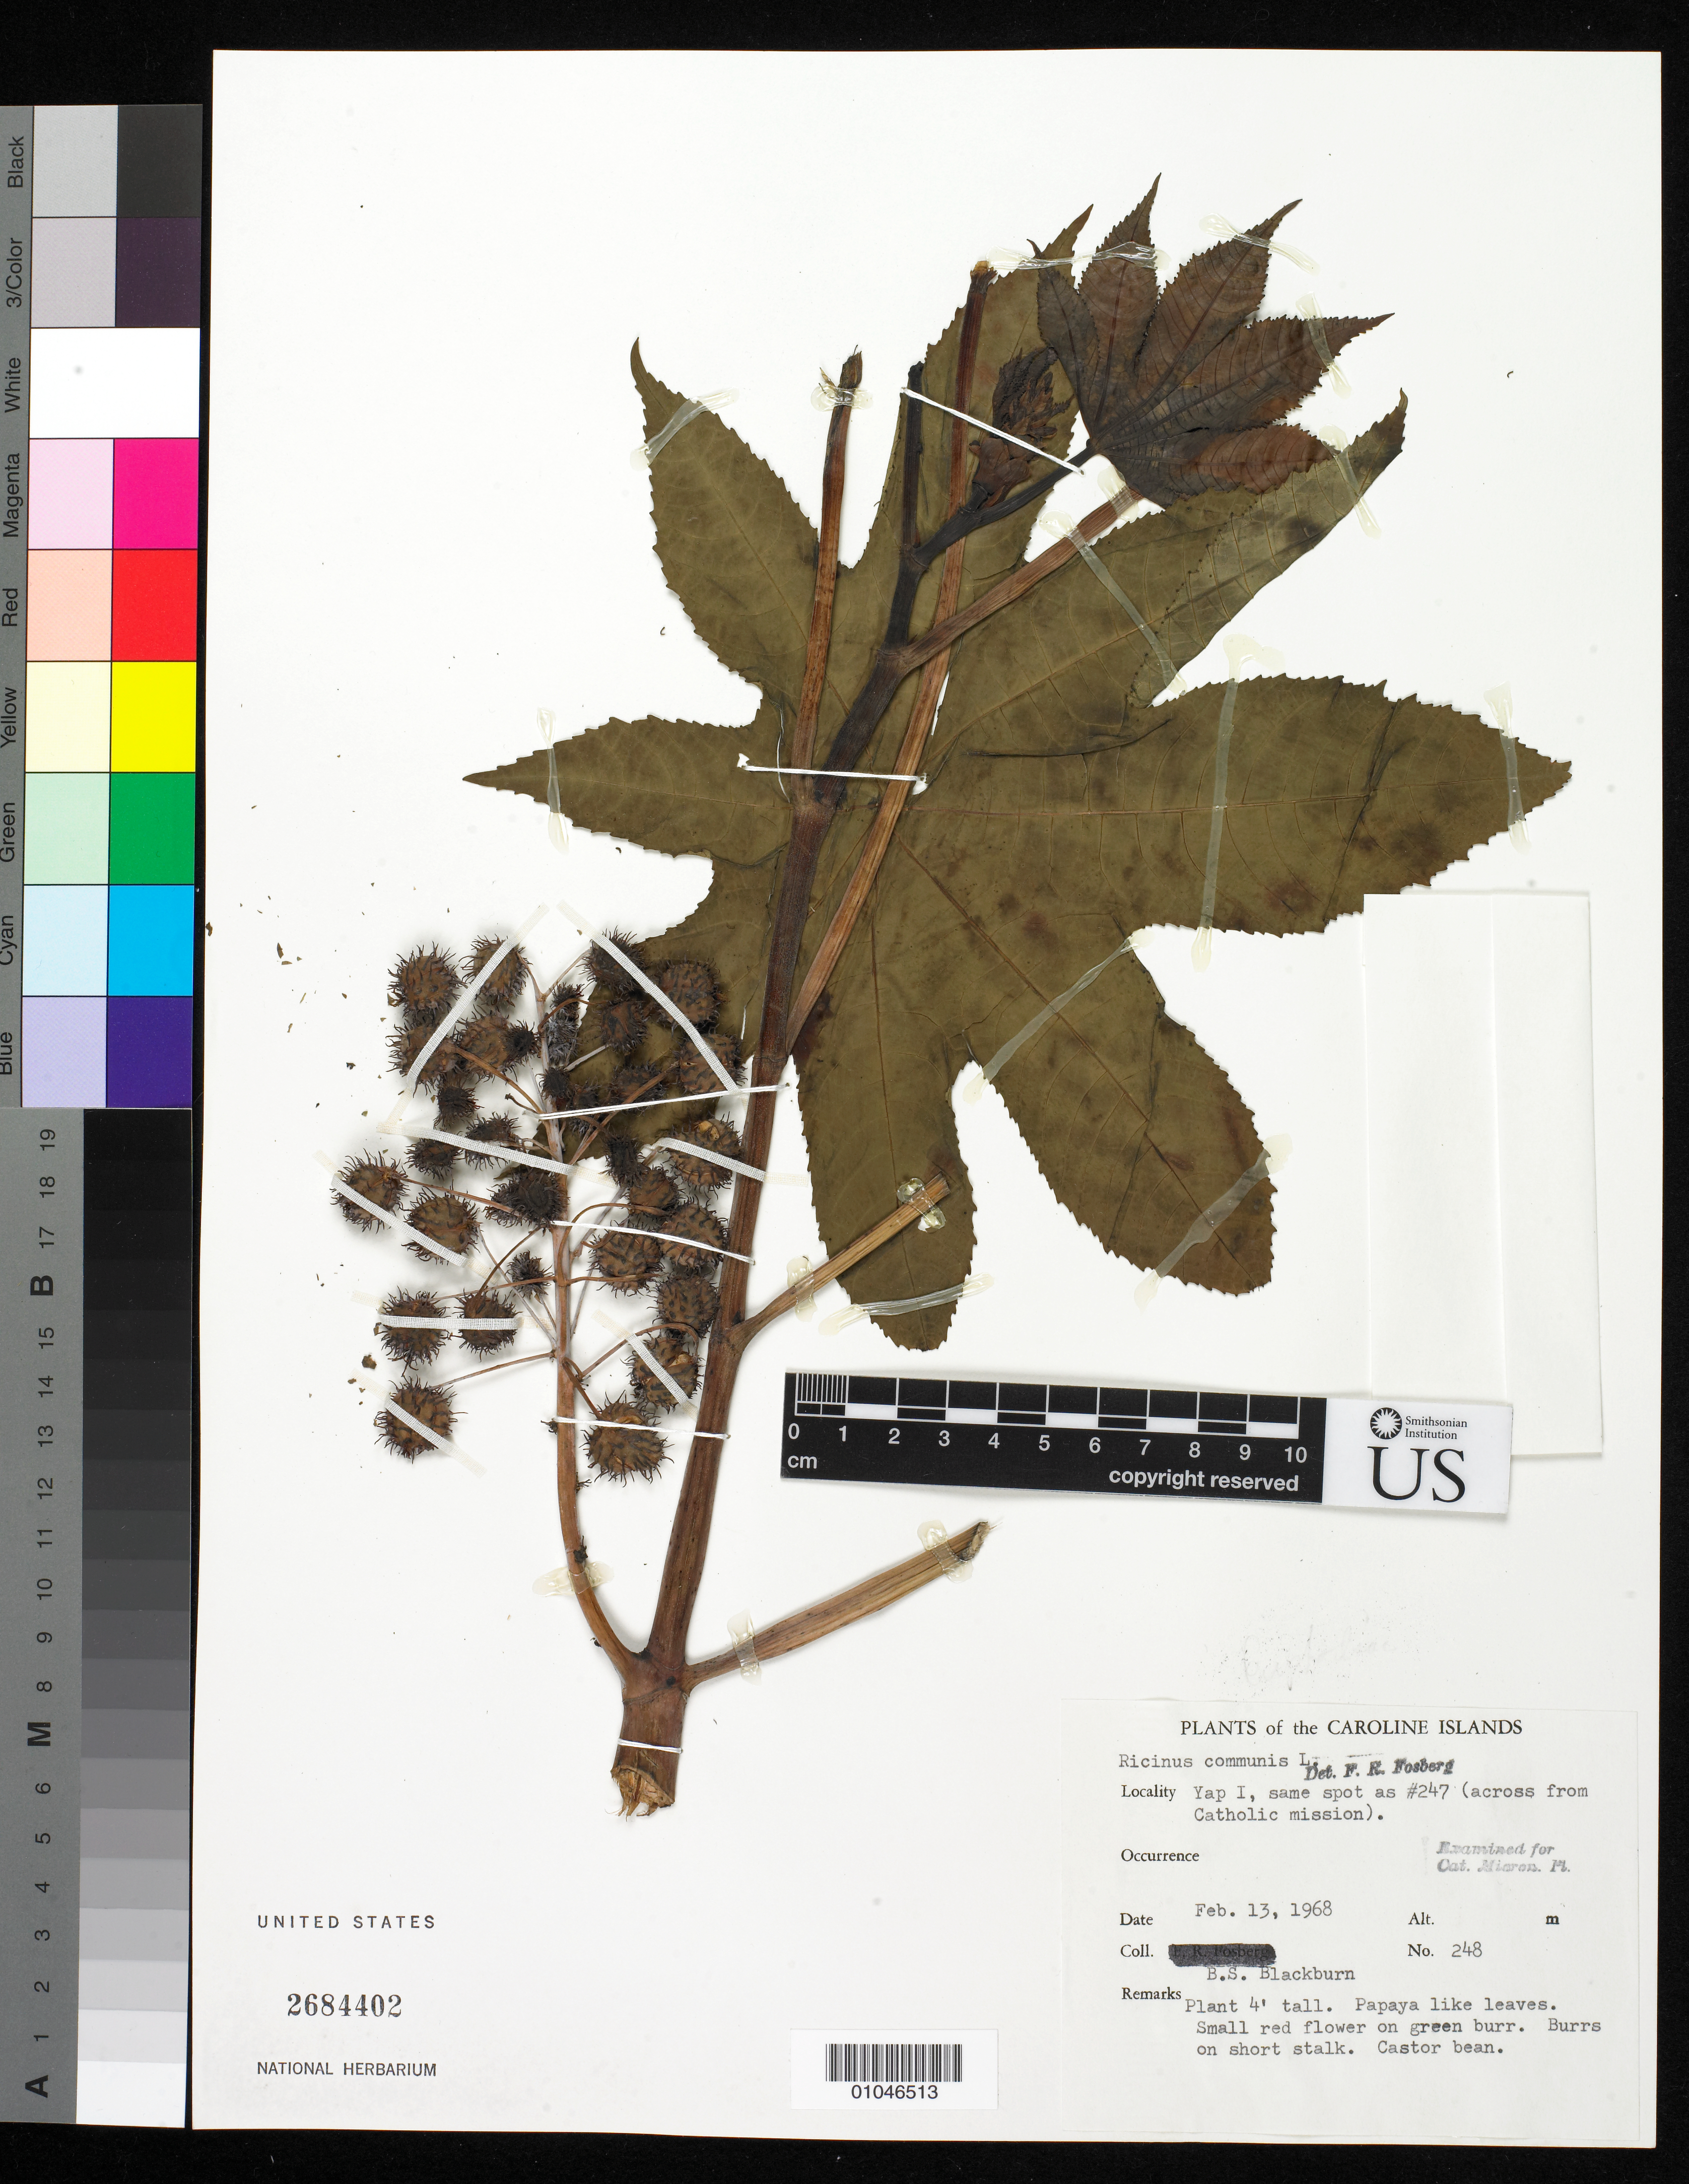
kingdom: Plantae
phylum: Tracheophyta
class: Magnoliopsida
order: Malpighiales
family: Euphorbiaceae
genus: Ricinus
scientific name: Ricinus communis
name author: L.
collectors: B. S. Blackburn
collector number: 248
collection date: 1968-02-13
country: Micronesia, Federated States of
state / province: Yap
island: Yap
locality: Yap I., same spot as #247 (across from Catholic mission), plants of the Caroline Islands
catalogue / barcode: US 2684402